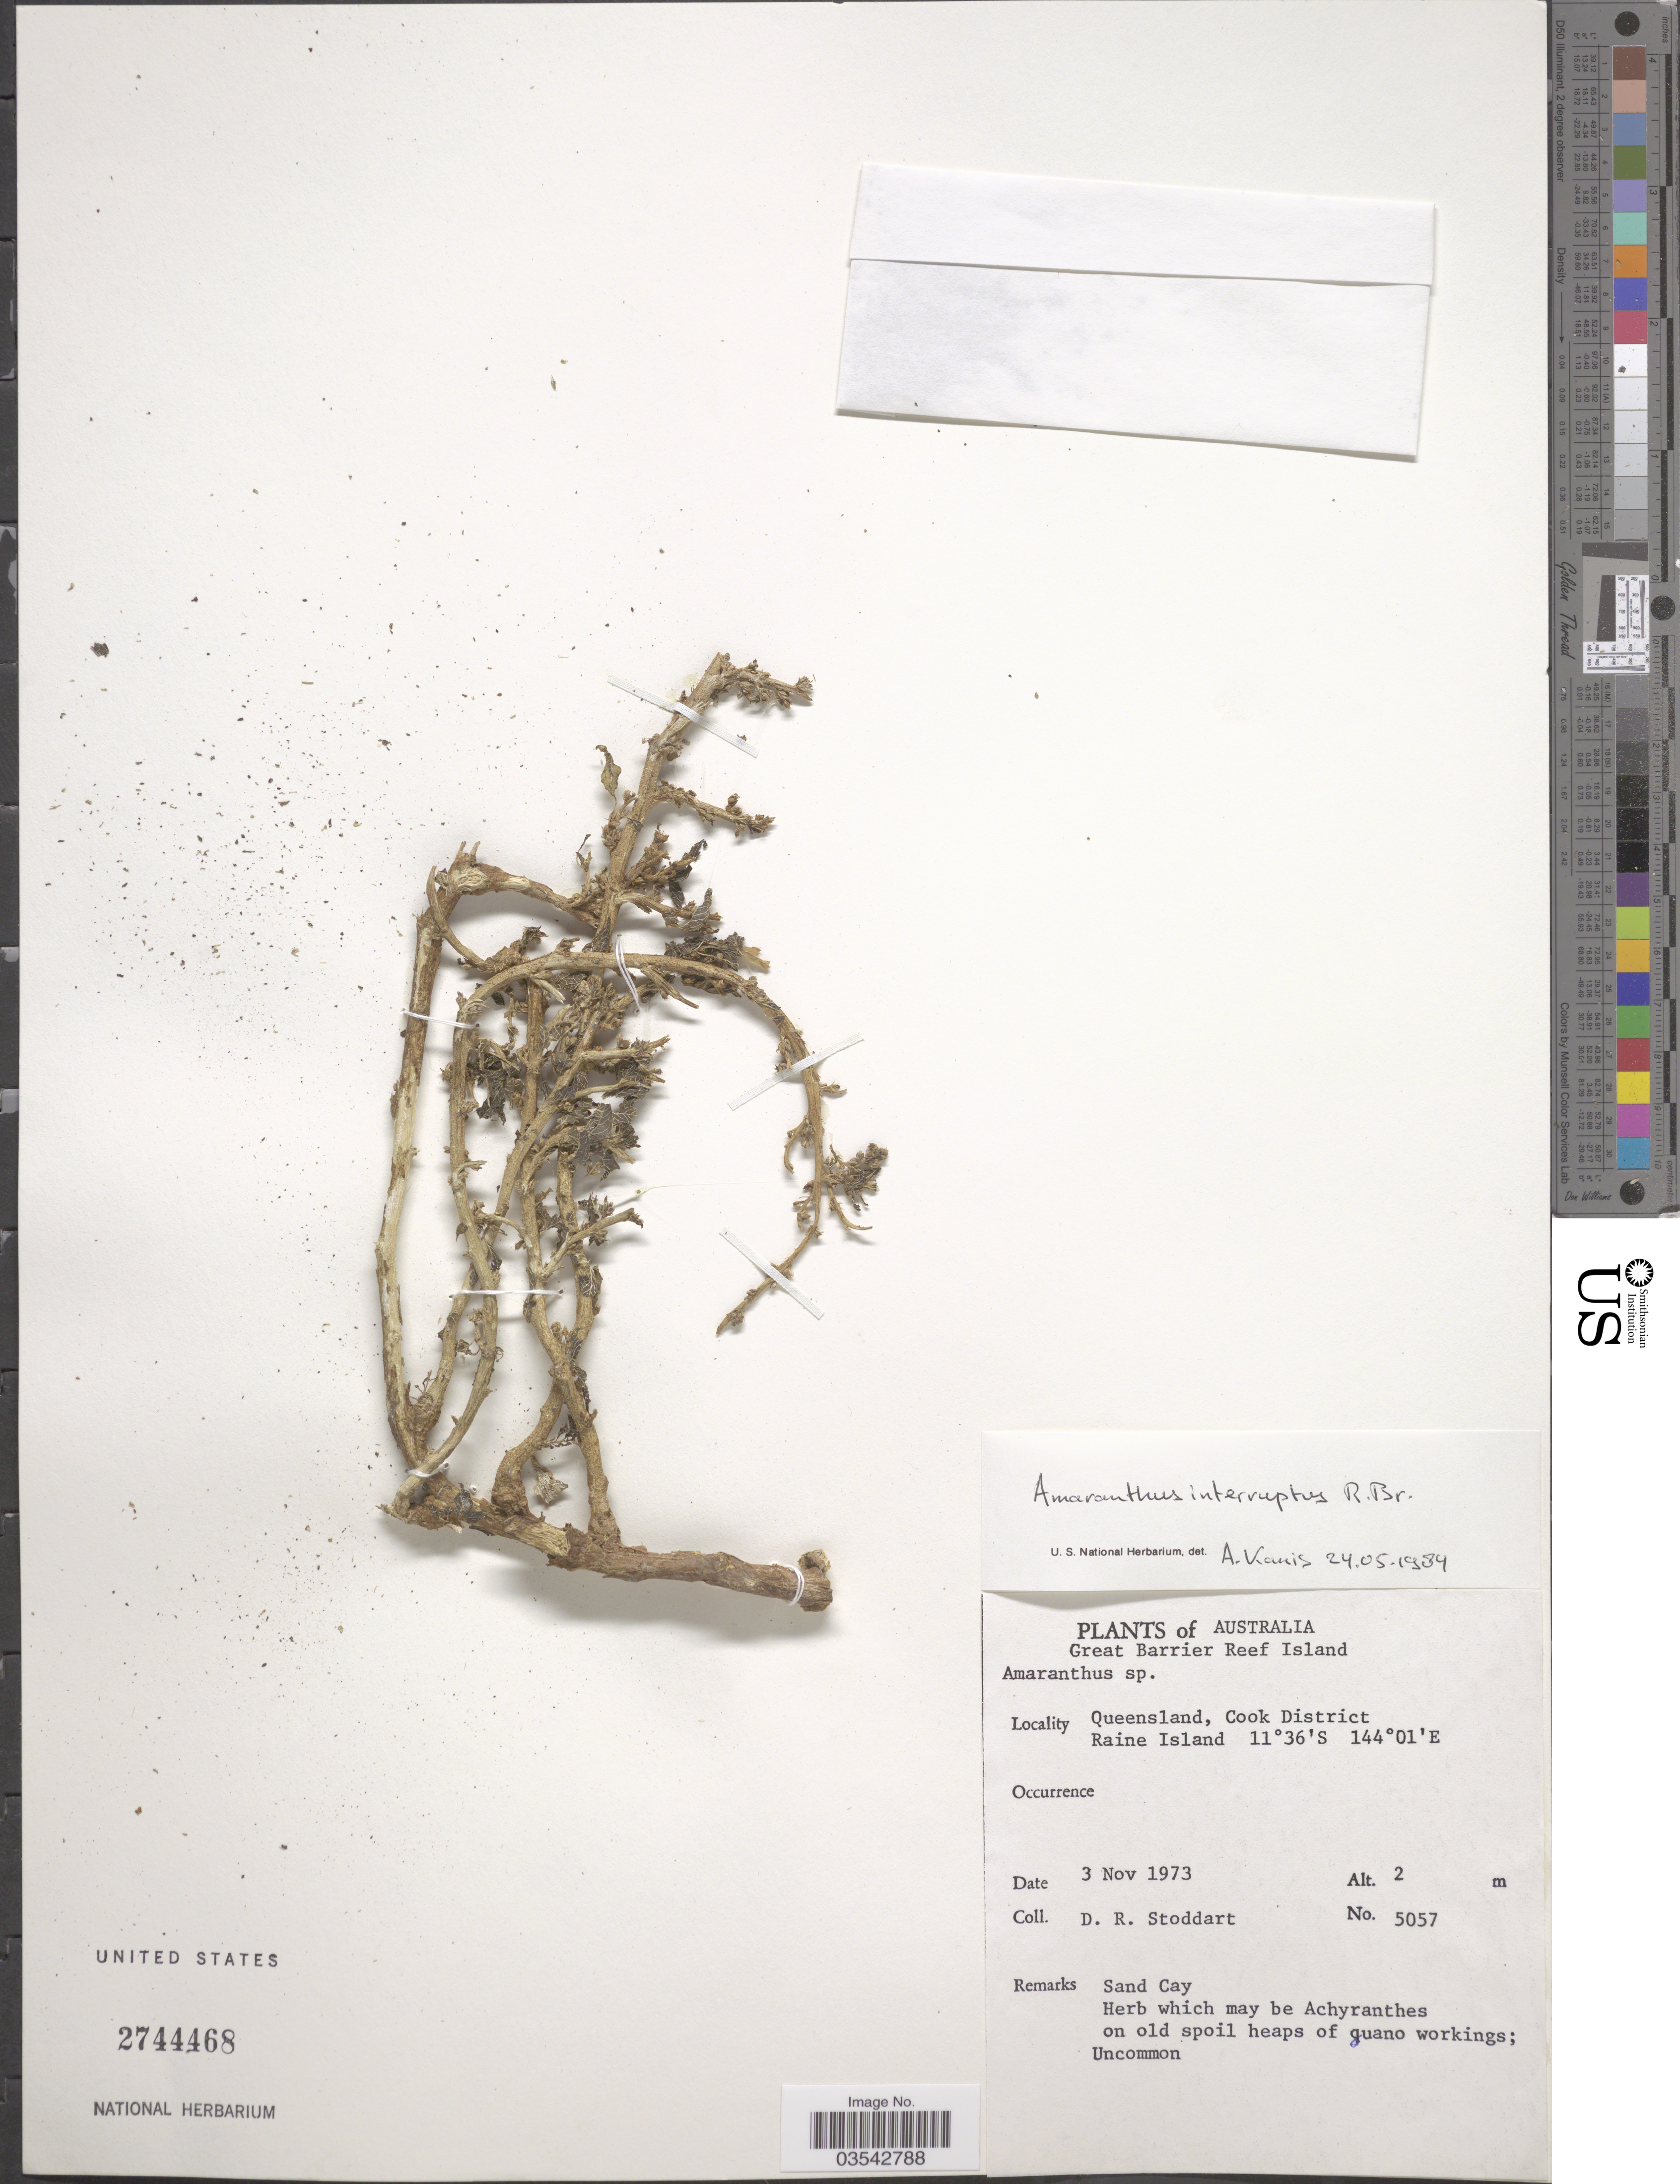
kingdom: Plantae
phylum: Tracheophyta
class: Magnoliopsida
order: Caryophyllales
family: Amaranthaceae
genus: Amaranthus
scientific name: Amaranthus interruptus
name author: R. Br.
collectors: D. R. Stoddart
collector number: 5057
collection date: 1973-11-03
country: Australia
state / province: Queensland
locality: Great Barrier Reef Island. Cook District. Raine Island.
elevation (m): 2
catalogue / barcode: US 2744468